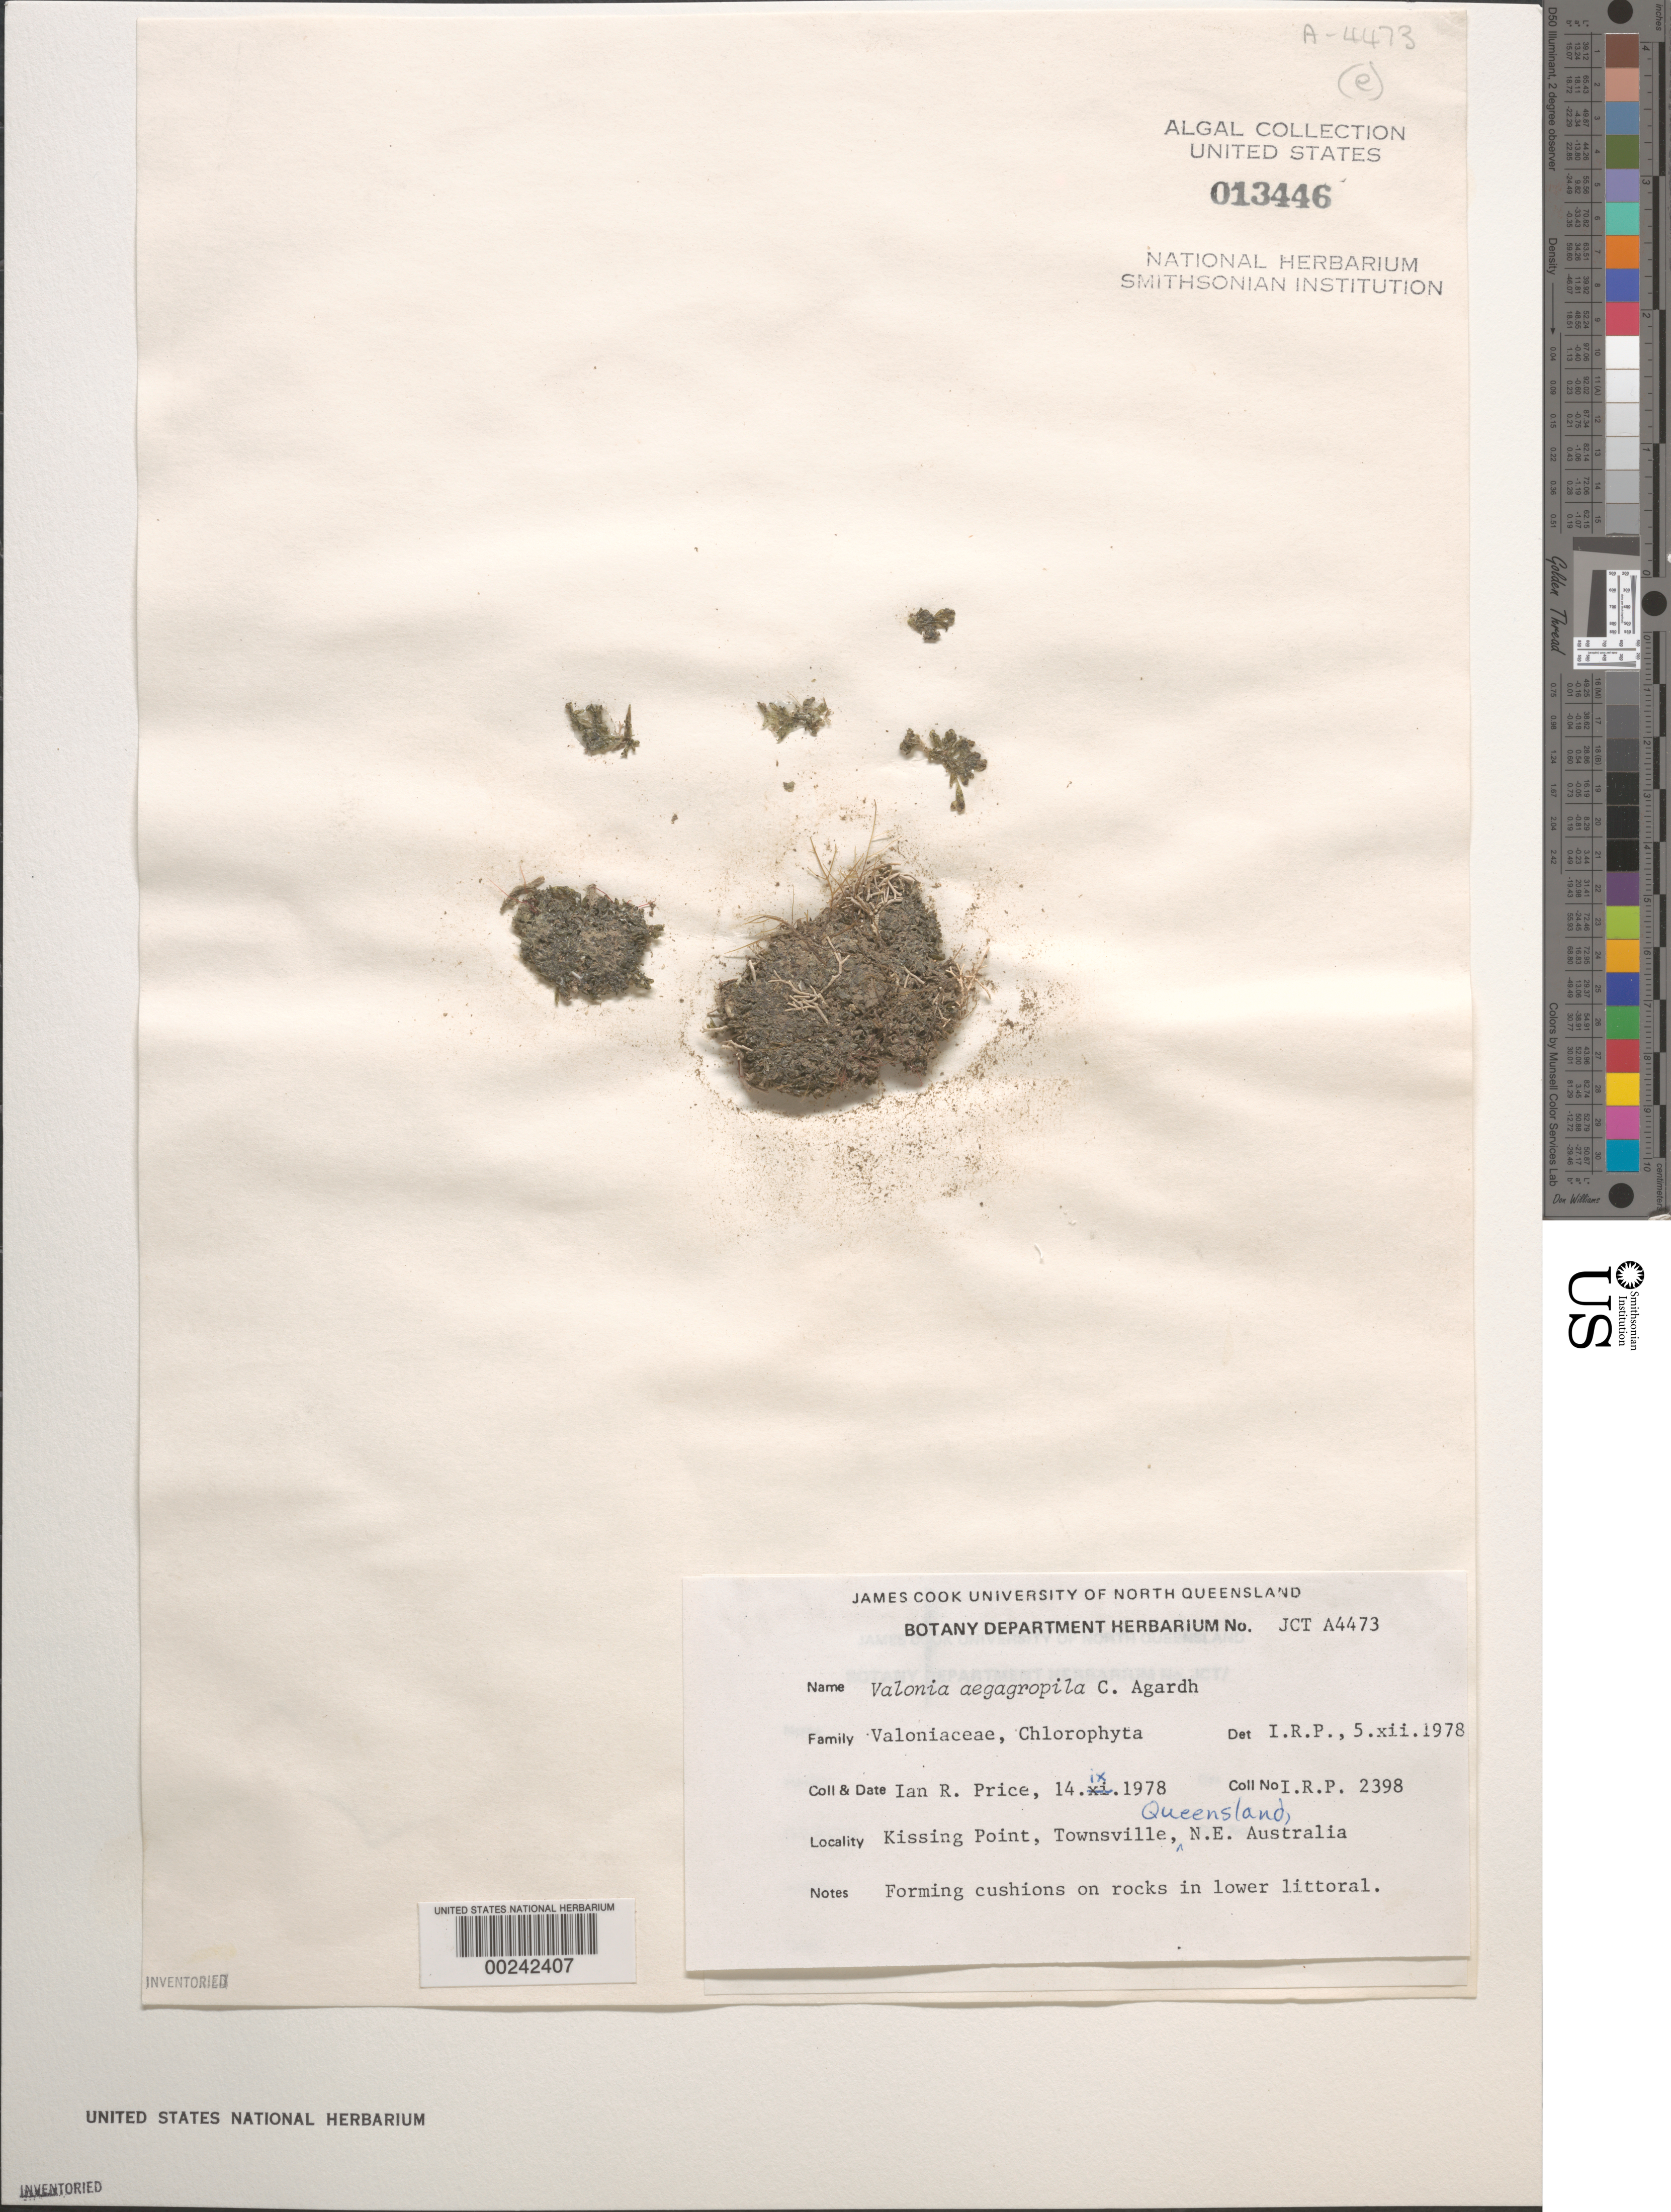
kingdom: Plantae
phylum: Chlorophyta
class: Ulvophyceae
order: Siphonocladales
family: Valoniaceae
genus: Valonia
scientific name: Valonia aegagropila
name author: C. Agardh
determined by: Price, I. R.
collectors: I. Price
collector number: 2398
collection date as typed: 14 Sep 1978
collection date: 1978-09-14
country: Australia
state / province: Queensland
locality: Kissing Point, Townsville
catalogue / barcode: US 13446